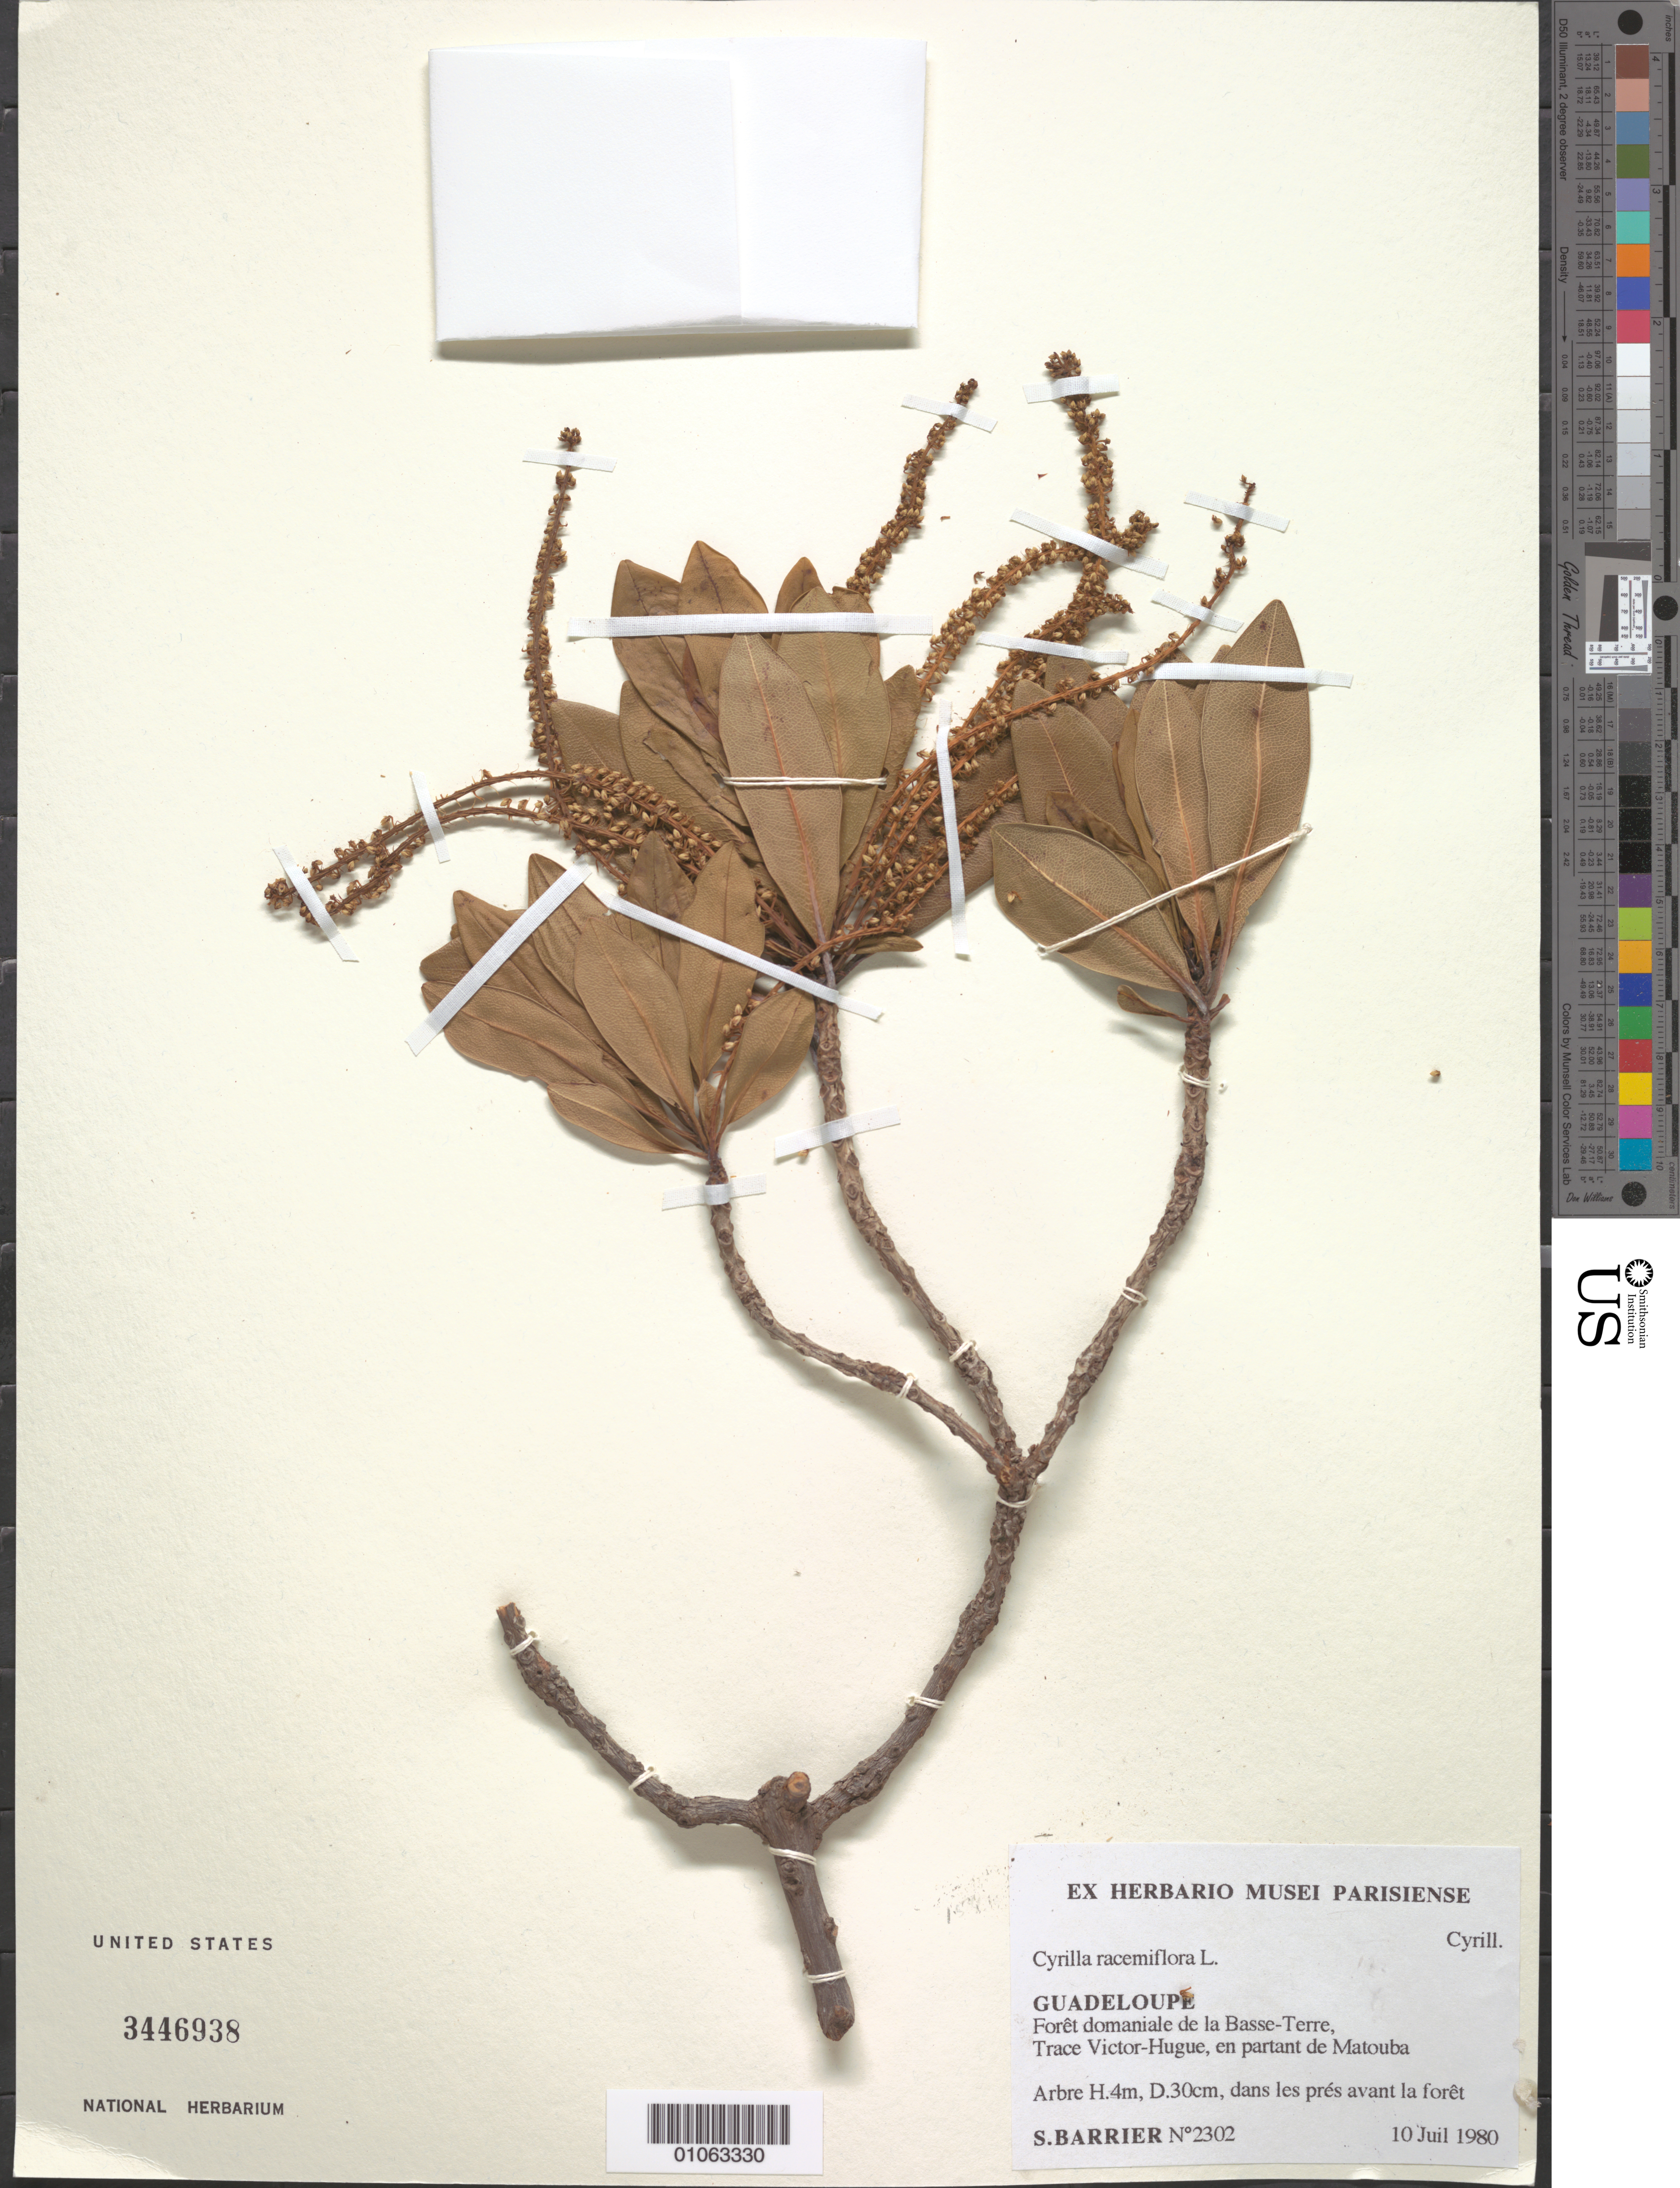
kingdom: Plantae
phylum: Tracheophyta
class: Magnoliopsida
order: Ericales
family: Cyrillaceae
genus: Cyrilla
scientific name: Cyrilla racemiflora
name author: L.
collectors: S. Barrier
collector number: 2302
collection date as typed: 10 Jul 1980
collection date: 1980-07-10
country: Guadeloupe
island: Basse Terre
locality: Forret domain de la Basse-Terre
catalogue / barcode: US 3446938